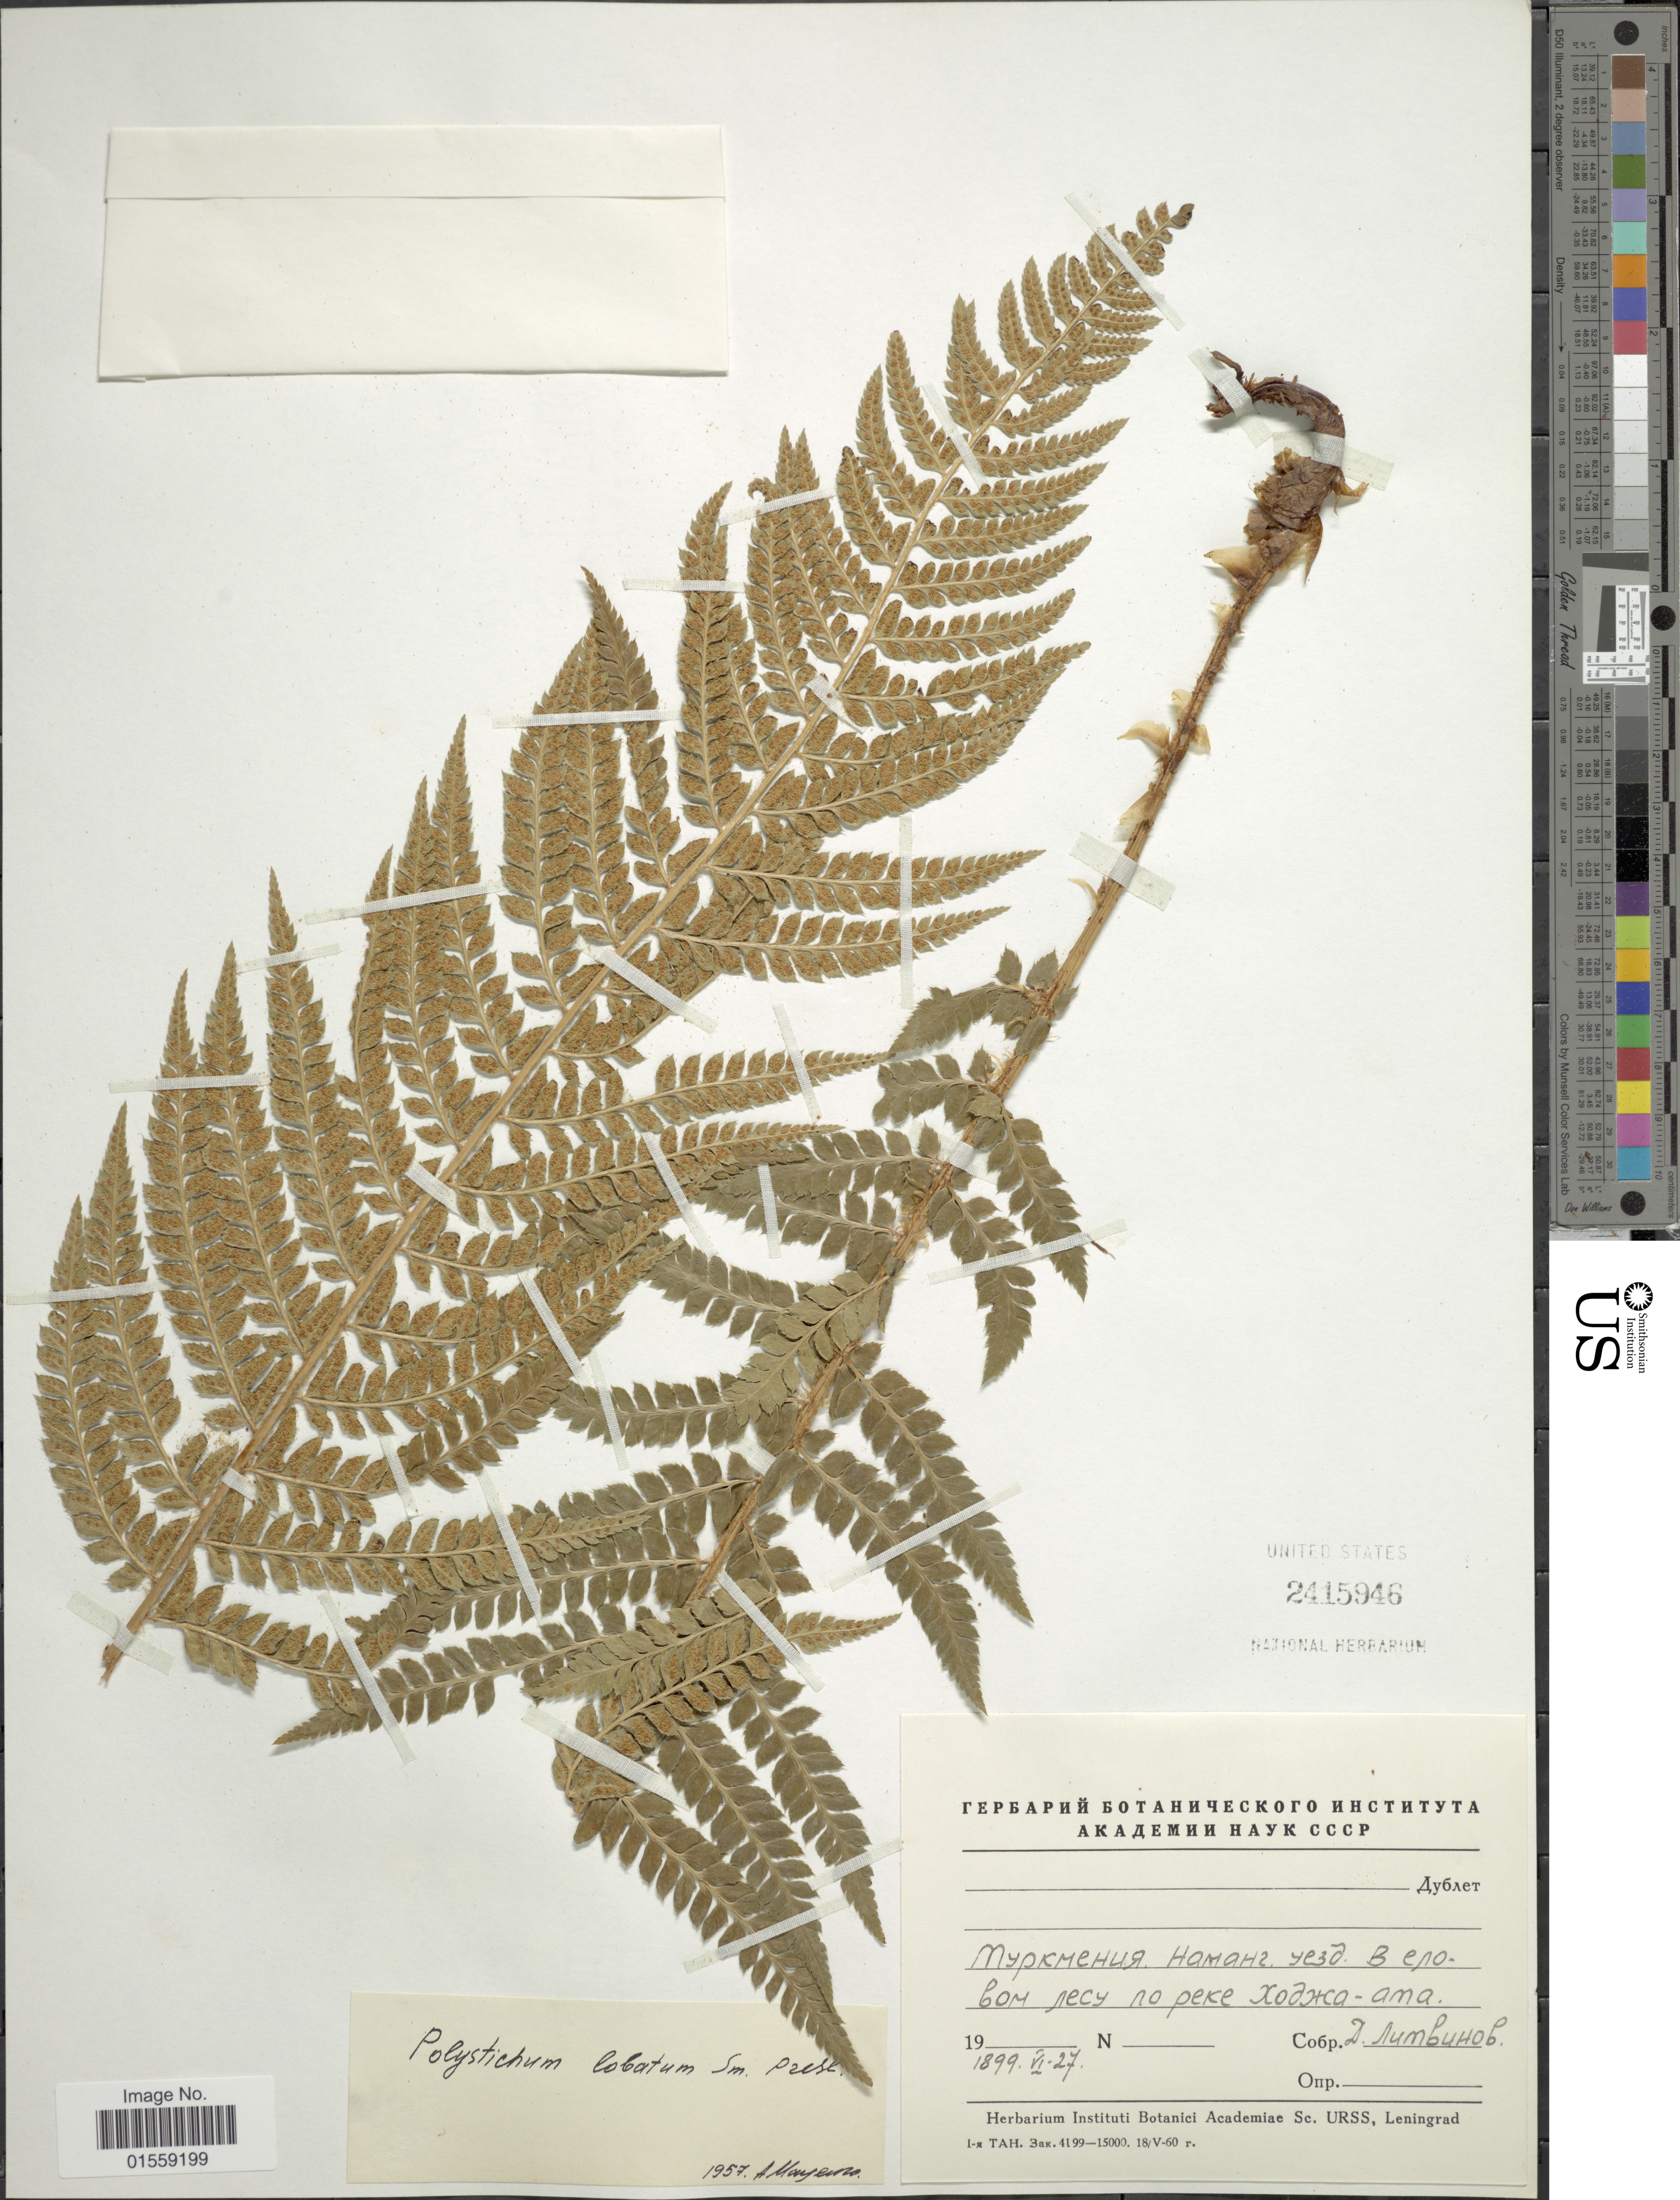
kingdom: Plantae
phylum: Tracheophyta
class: Polypodiopsida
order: Polypodiales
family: Dryopteridaceae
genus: Polystichum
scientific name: Polystichum lobatum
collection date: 1899-06-27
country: Turkmenistan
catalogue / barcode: US 2415946